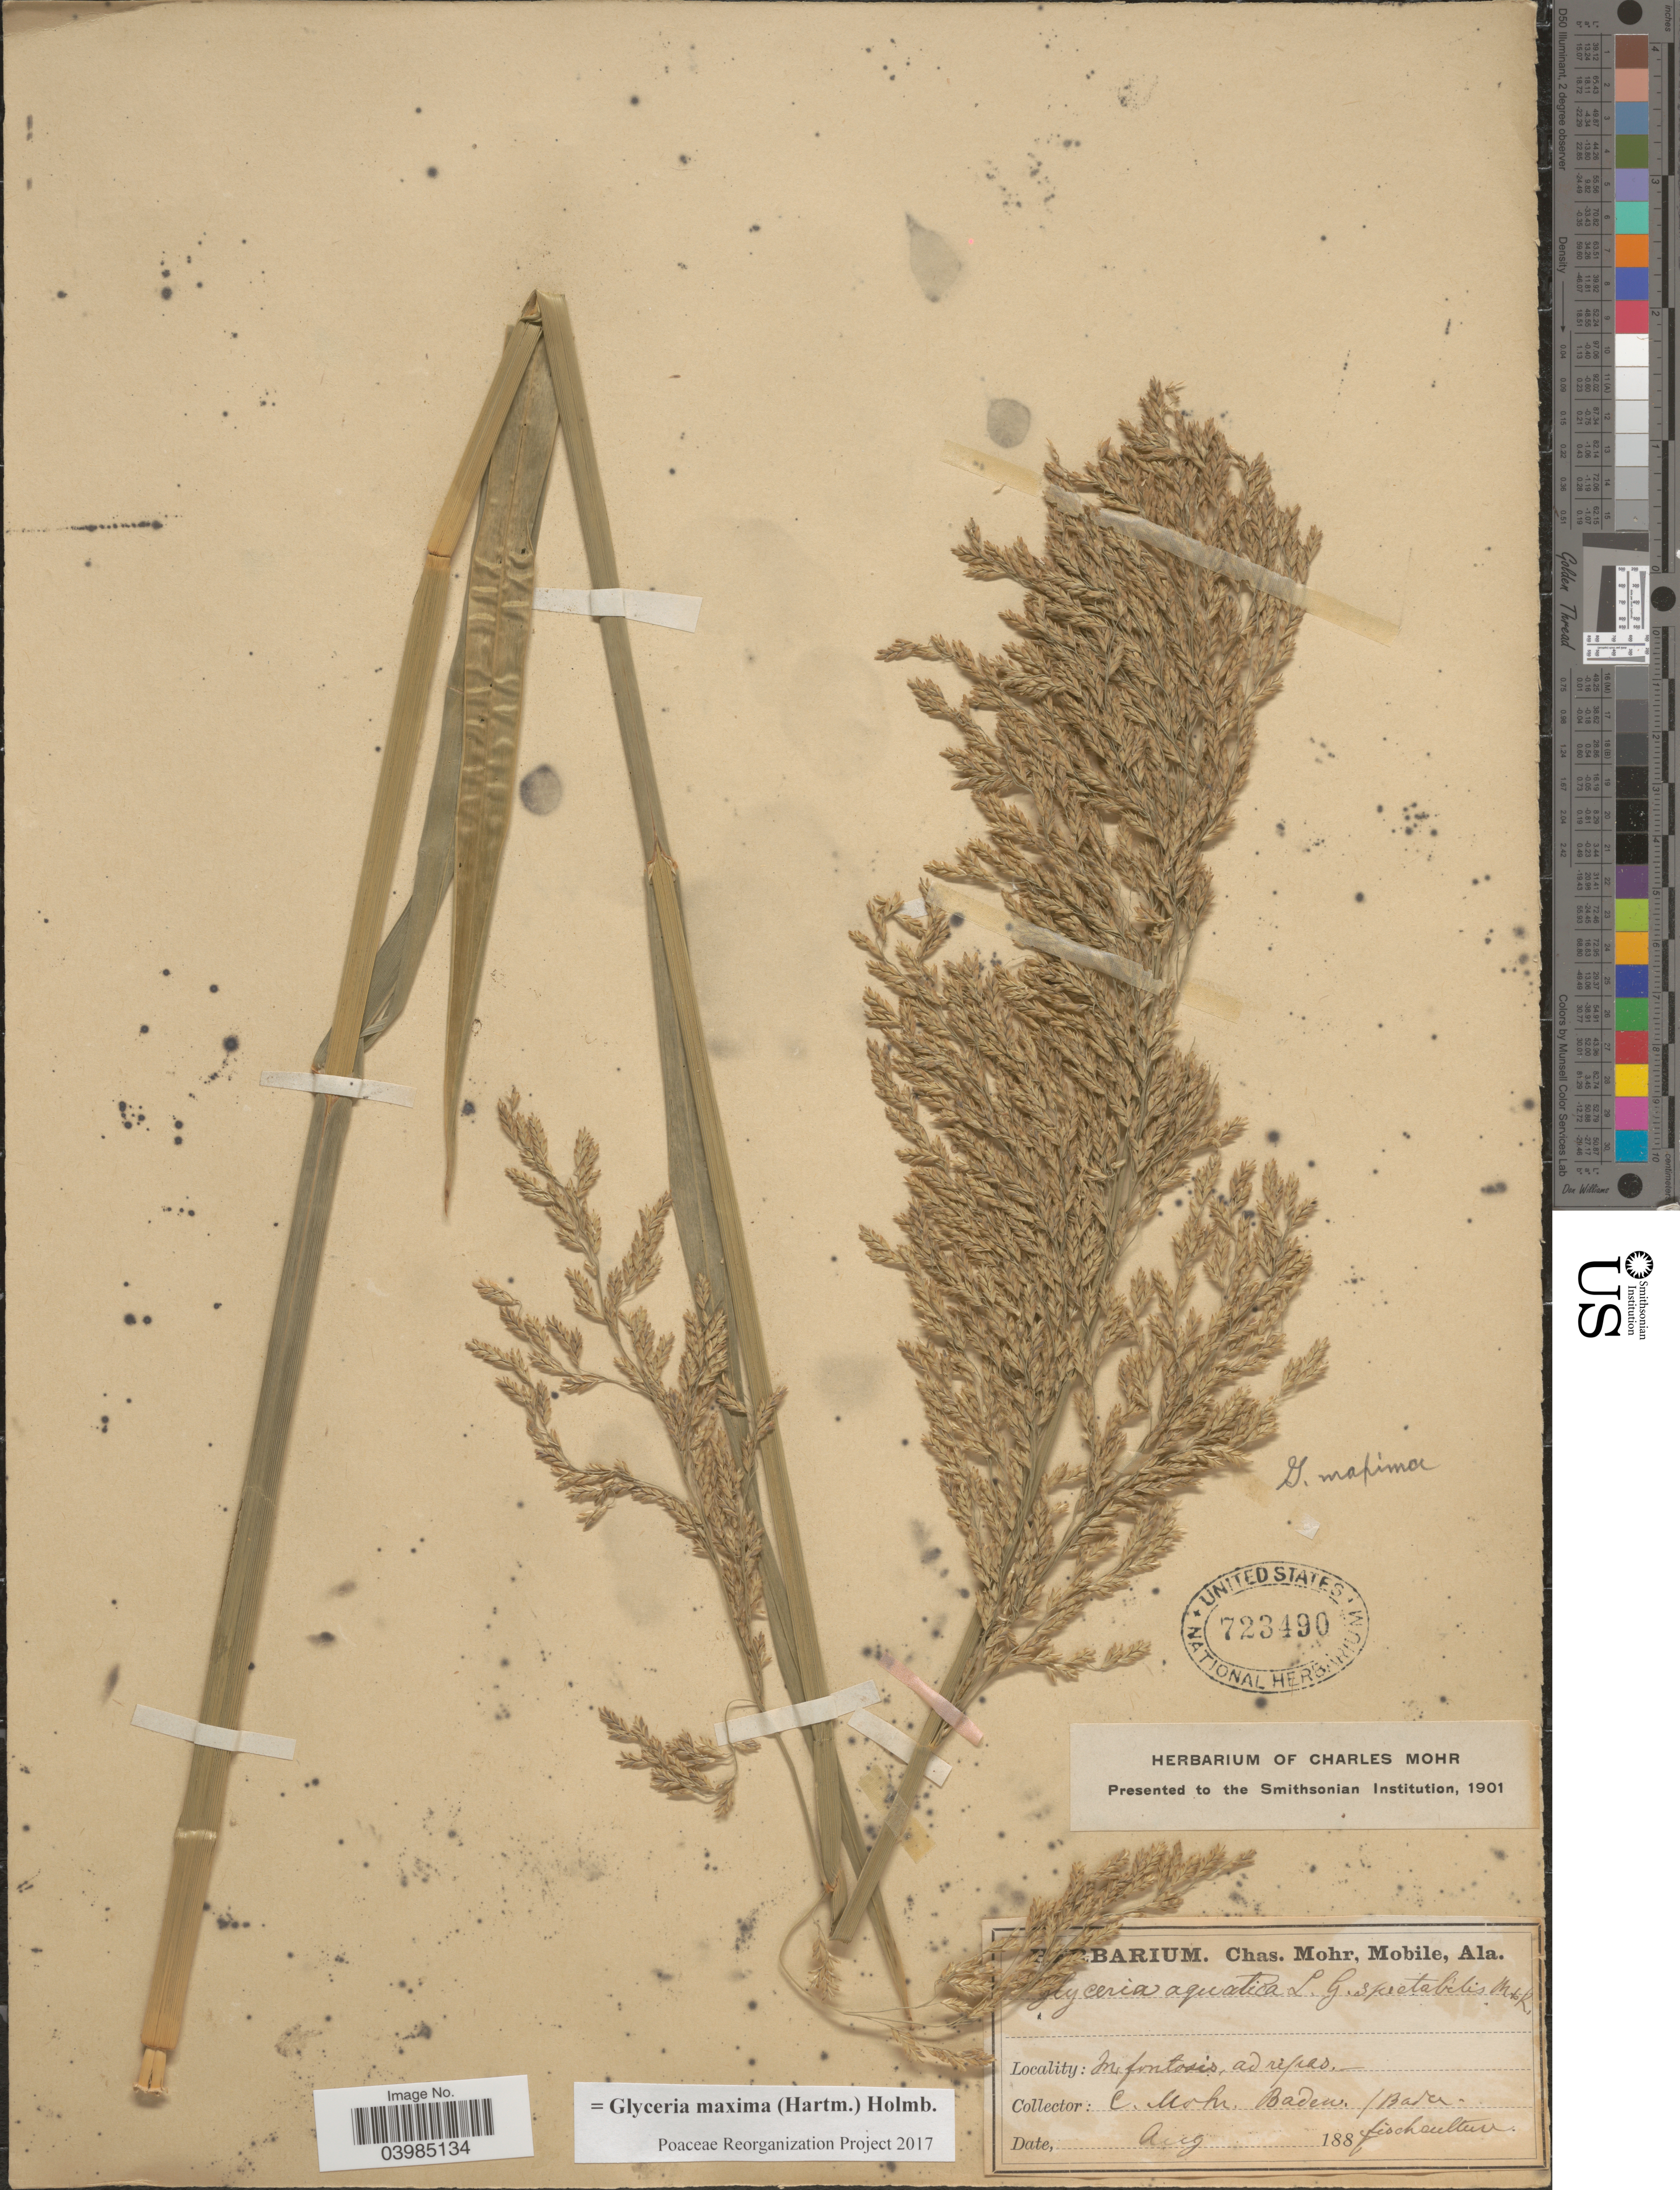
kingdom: Plantae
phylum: Tracheophyta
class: Liliopsida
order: Poales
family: Poaceae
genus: Glyceria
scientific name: Glyceria maxima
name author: (Hartm.) Holmb.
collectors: Mohr, C. T. (herbarium), Baden & F. Badré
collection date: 1887-08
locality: In fontosis, ad ripas.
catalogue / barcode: US 723490